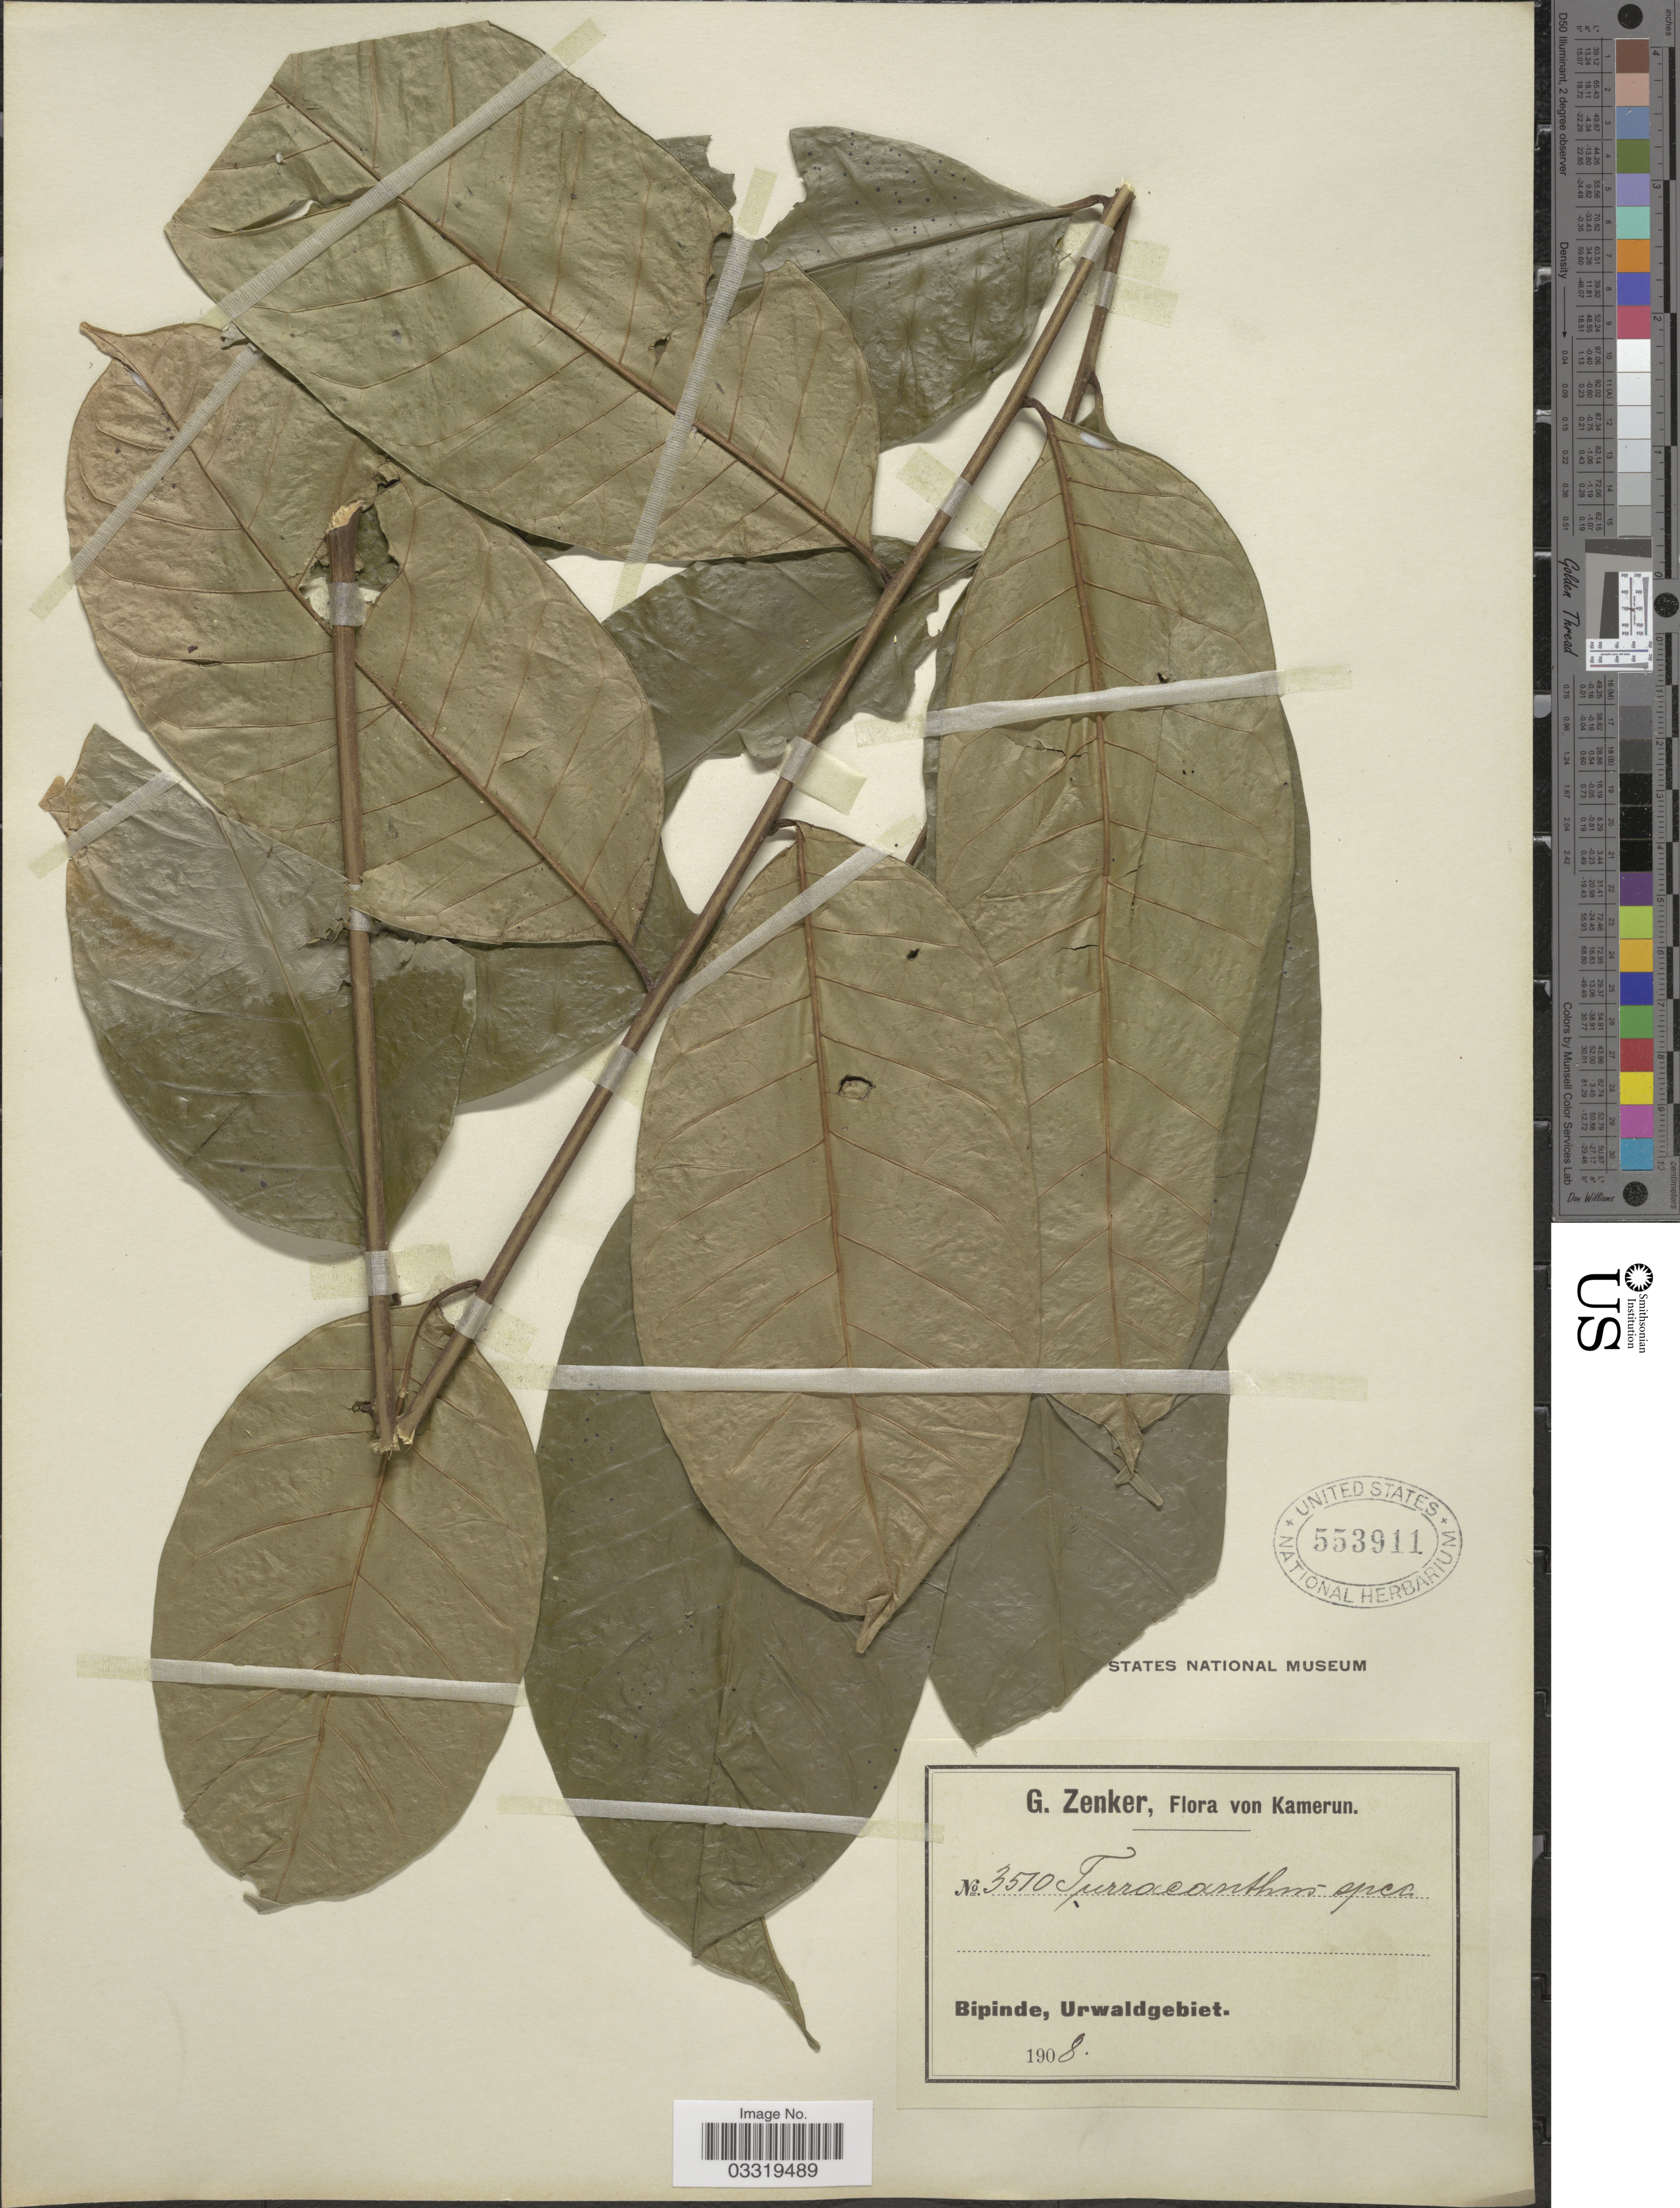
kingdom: Plantae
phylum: Tracheophyta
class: Magnoliopsida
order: Sapindales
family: Meliaceae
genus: Turraeanthus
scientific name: Turraeanthus sp.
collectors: G. A. Zenker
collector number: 3510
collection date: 1908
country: Cameroon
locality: Kamerun, Bipinde, Urwaldgebiet.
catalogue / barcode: US 553911